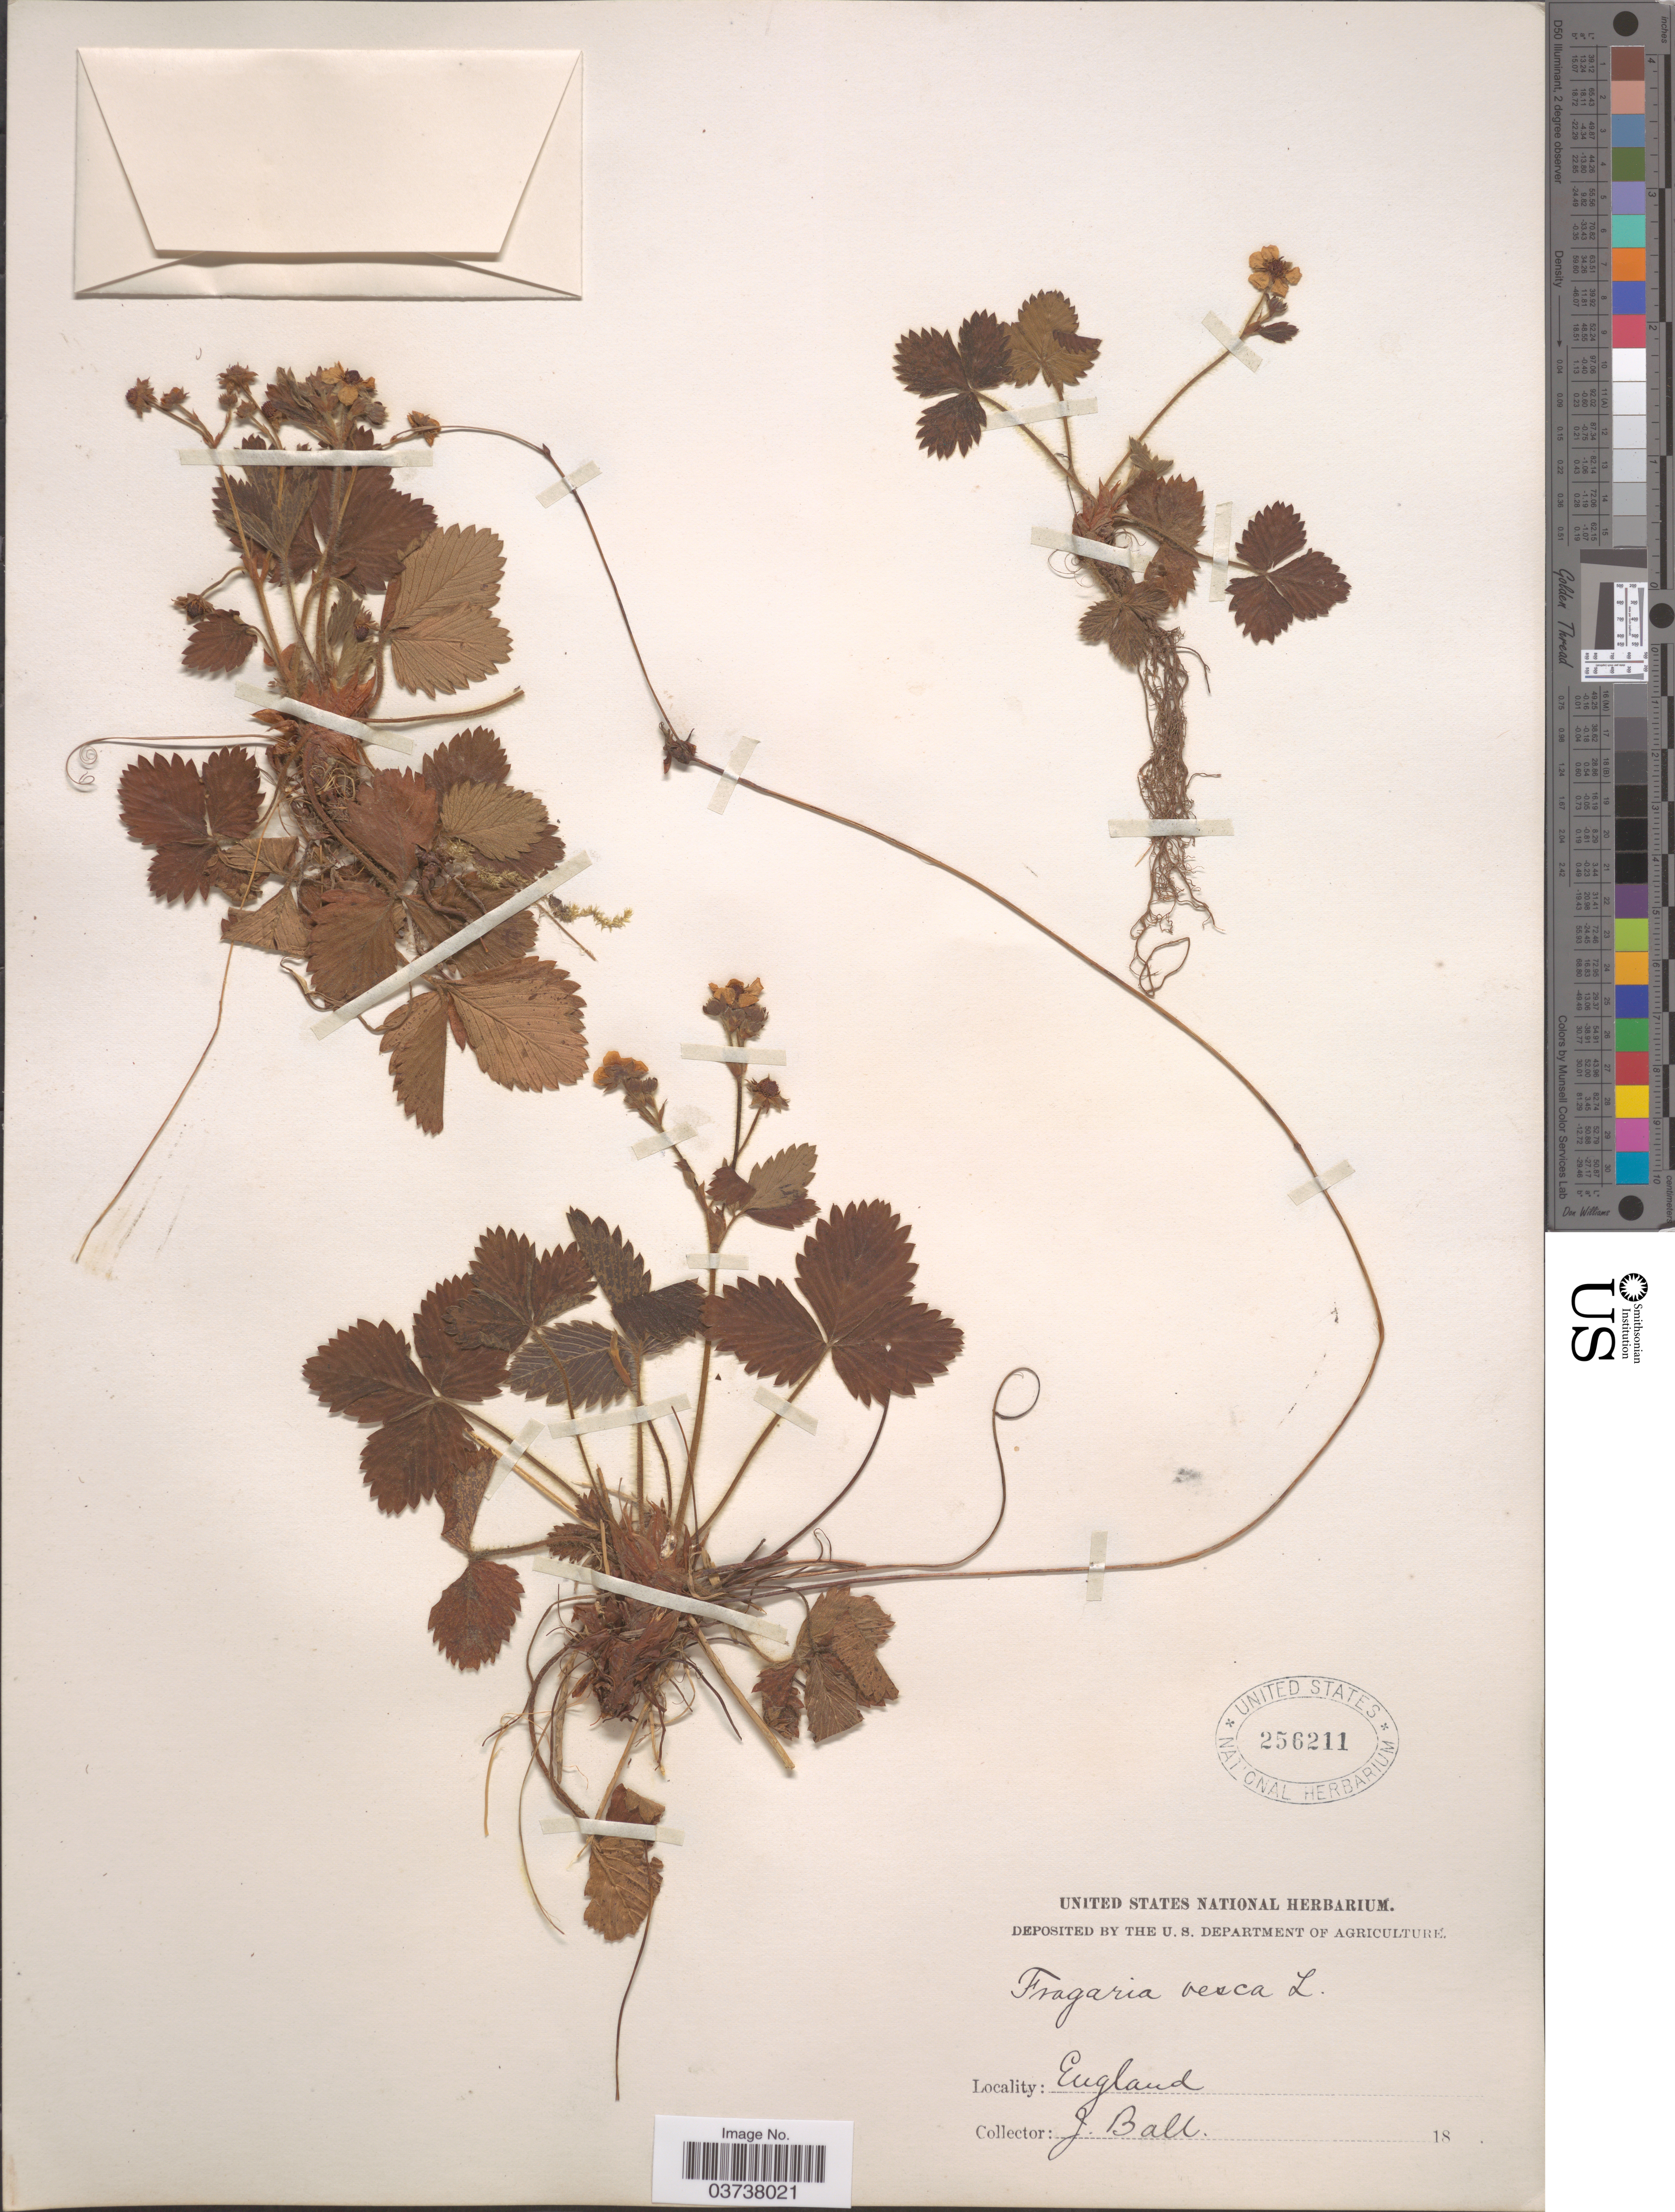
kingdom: Plantae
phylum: Tracheophyta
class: Magnoliopsida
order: Rosales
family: Rosaceae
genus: Fragaria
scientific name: Fragaria vesca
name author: L.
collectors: J. Ball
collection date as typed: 18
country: United Kingdom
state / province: England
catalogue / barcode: US 256211